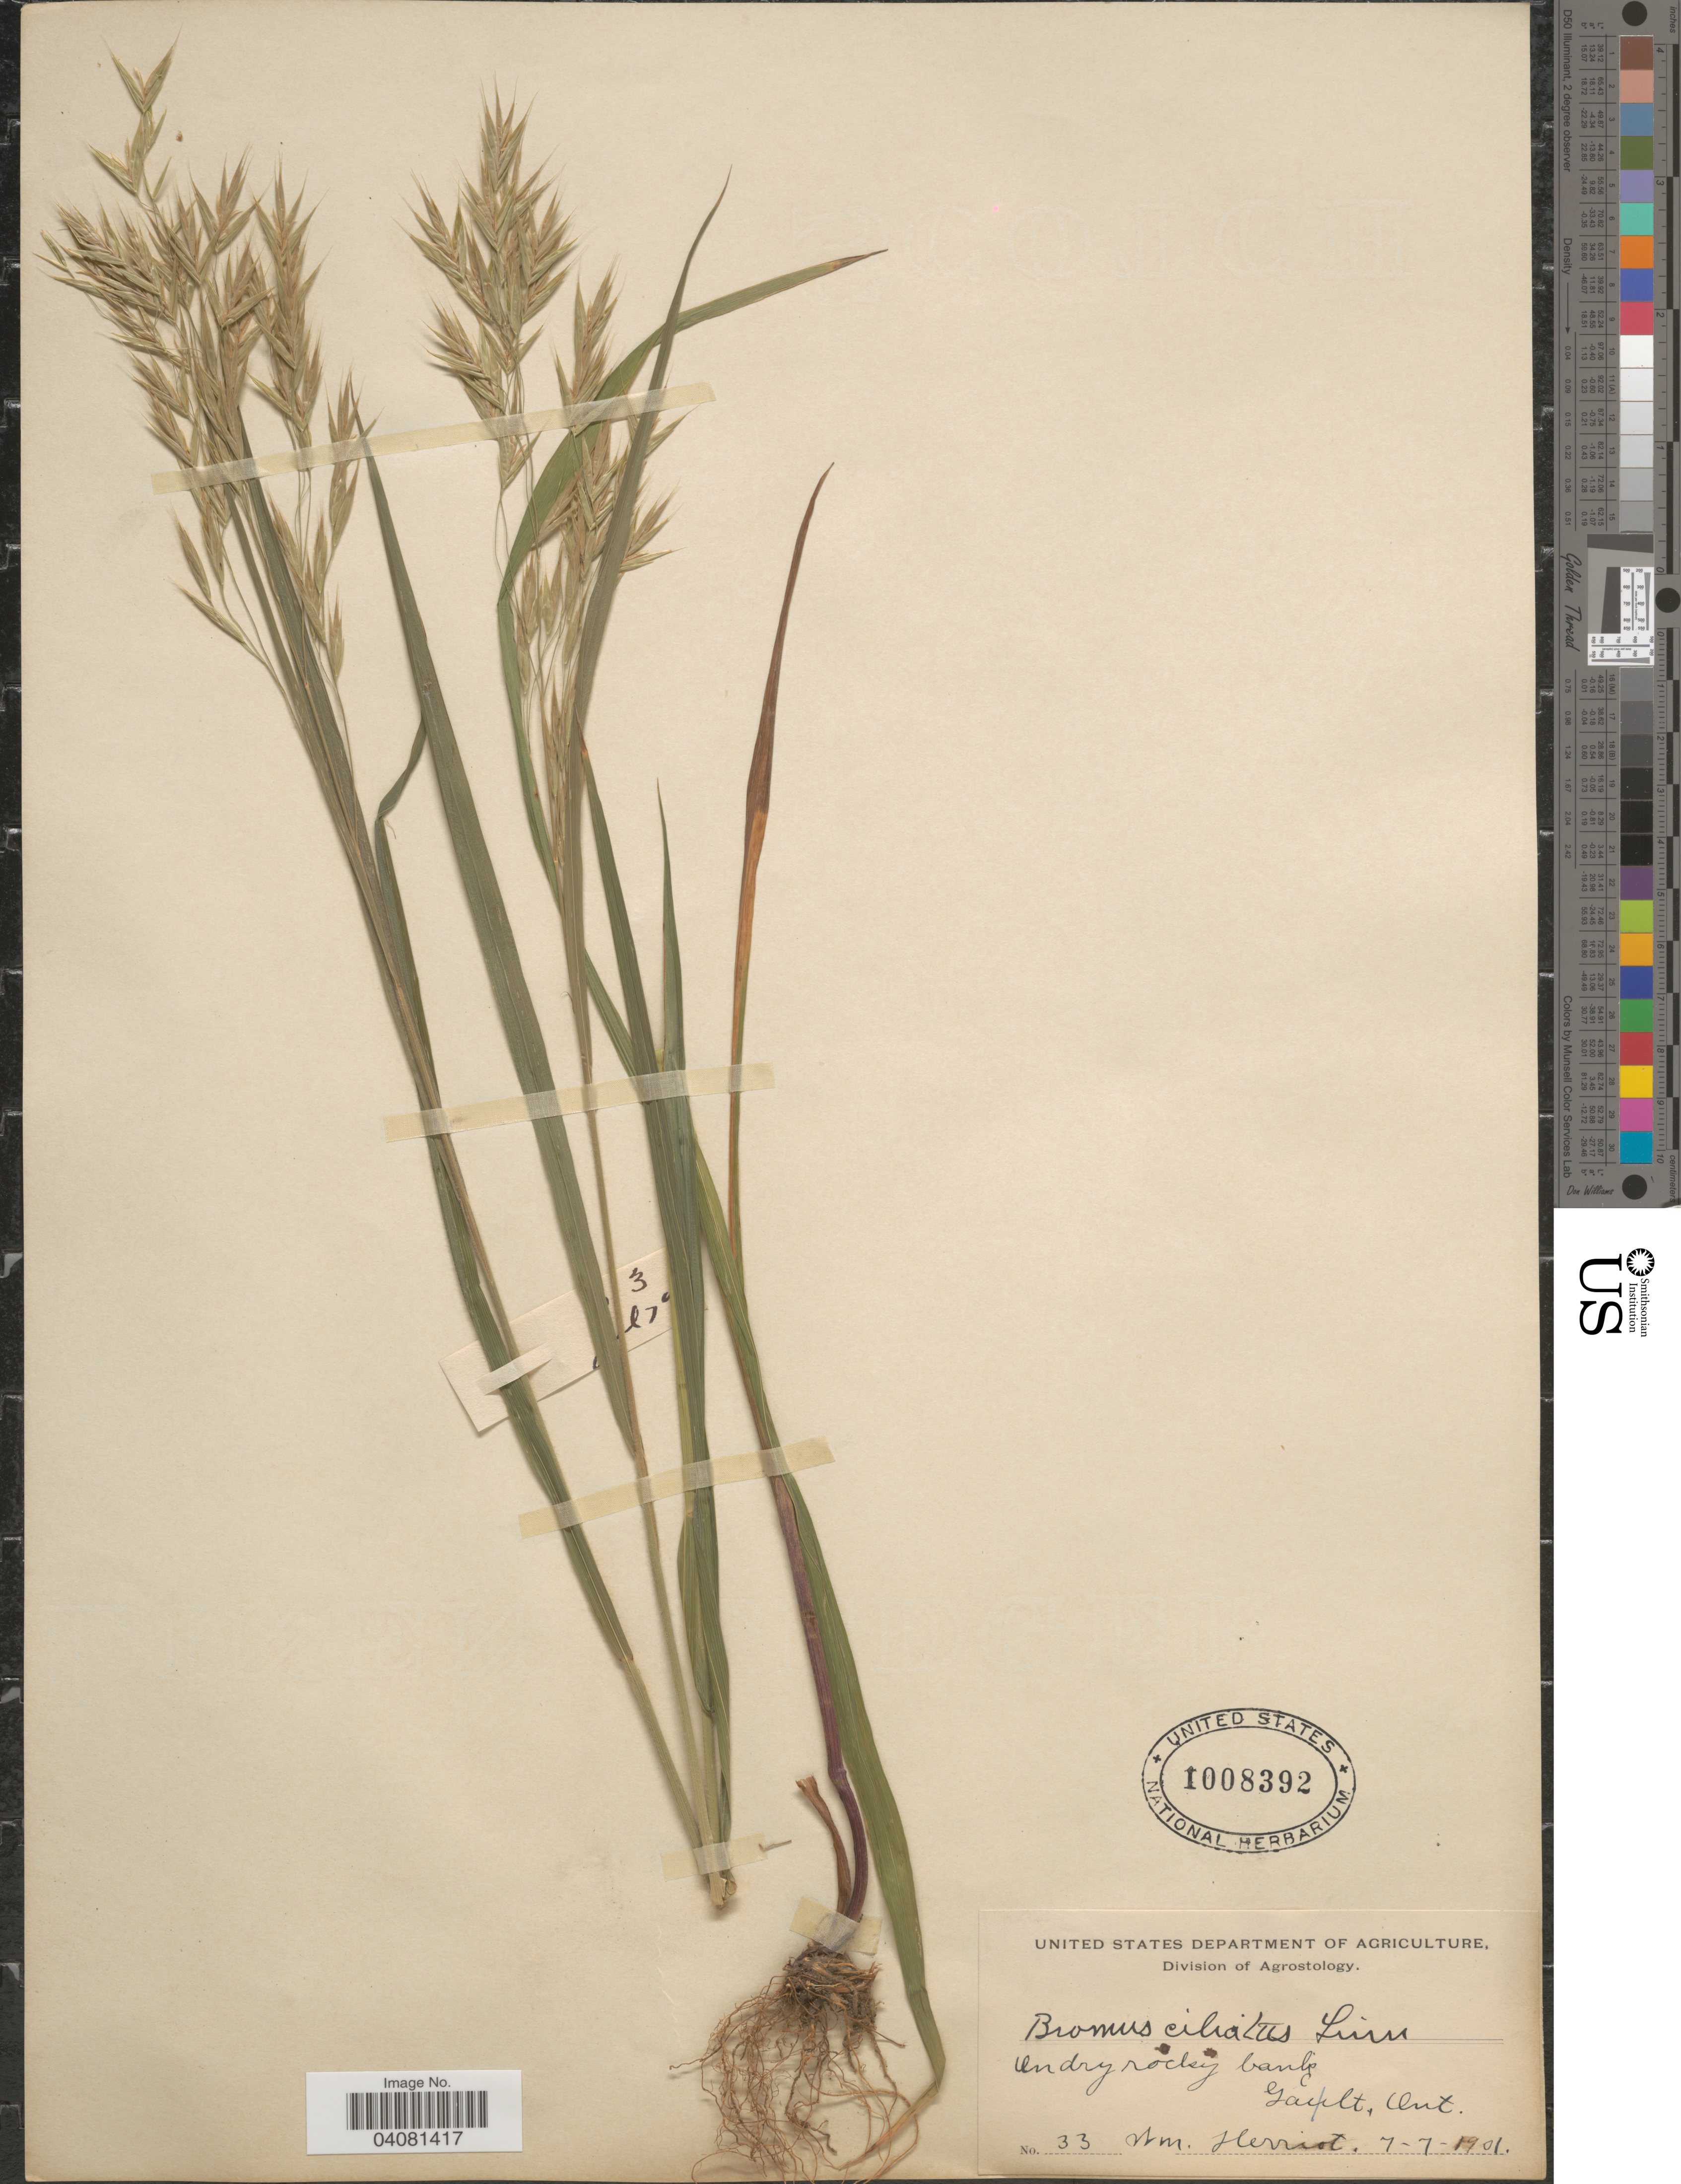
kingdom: Plantae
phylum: Tracheophyta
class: Liliopsida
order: Poales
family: Poaceae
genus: Bromus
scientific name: Bromus ciliatus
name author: L.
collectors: W. Herriot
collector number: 33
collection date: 1901-07-07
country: Canada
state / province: Ontario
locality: On dry rocky bank Galt.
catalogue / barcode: US 1008392